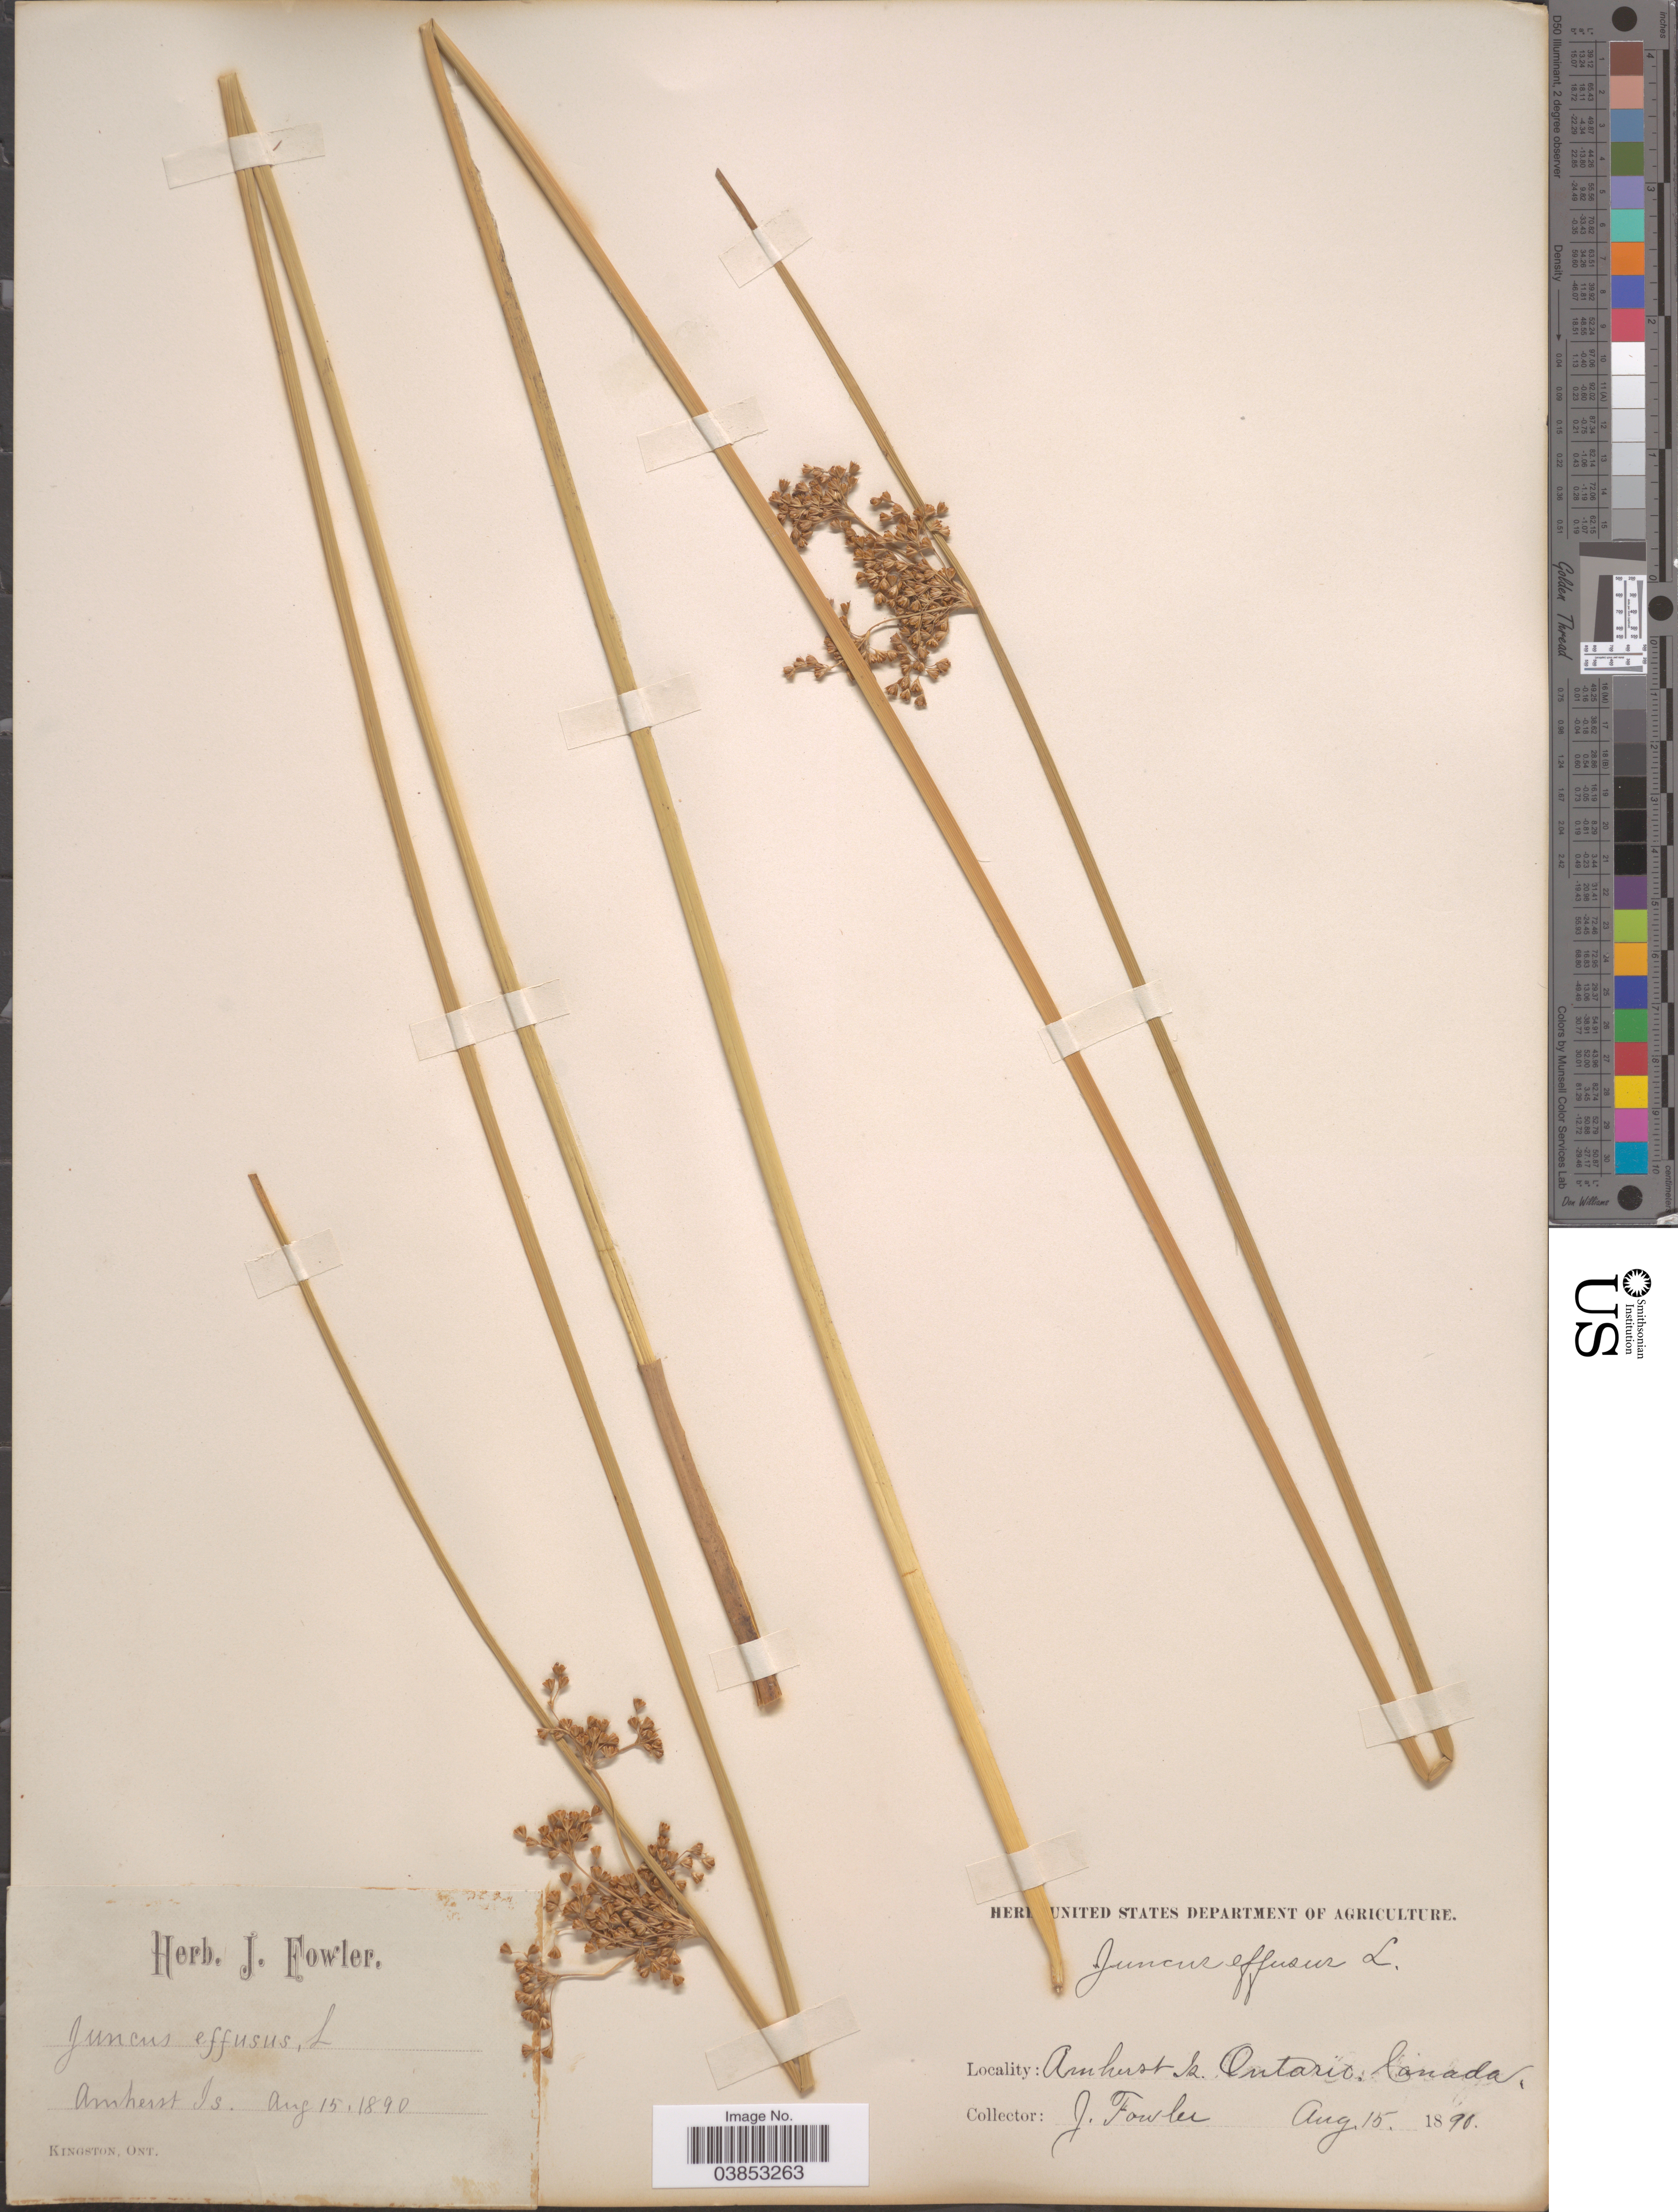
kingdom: Plantae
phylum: Tracheophyta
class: Liliopsida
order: Poales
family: Juncaceae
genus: Juncus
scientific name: Juncus effusus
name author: L.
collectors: J. Fowler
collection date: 1890-08-15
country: Canada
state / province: Ontario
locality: Amherst Is.